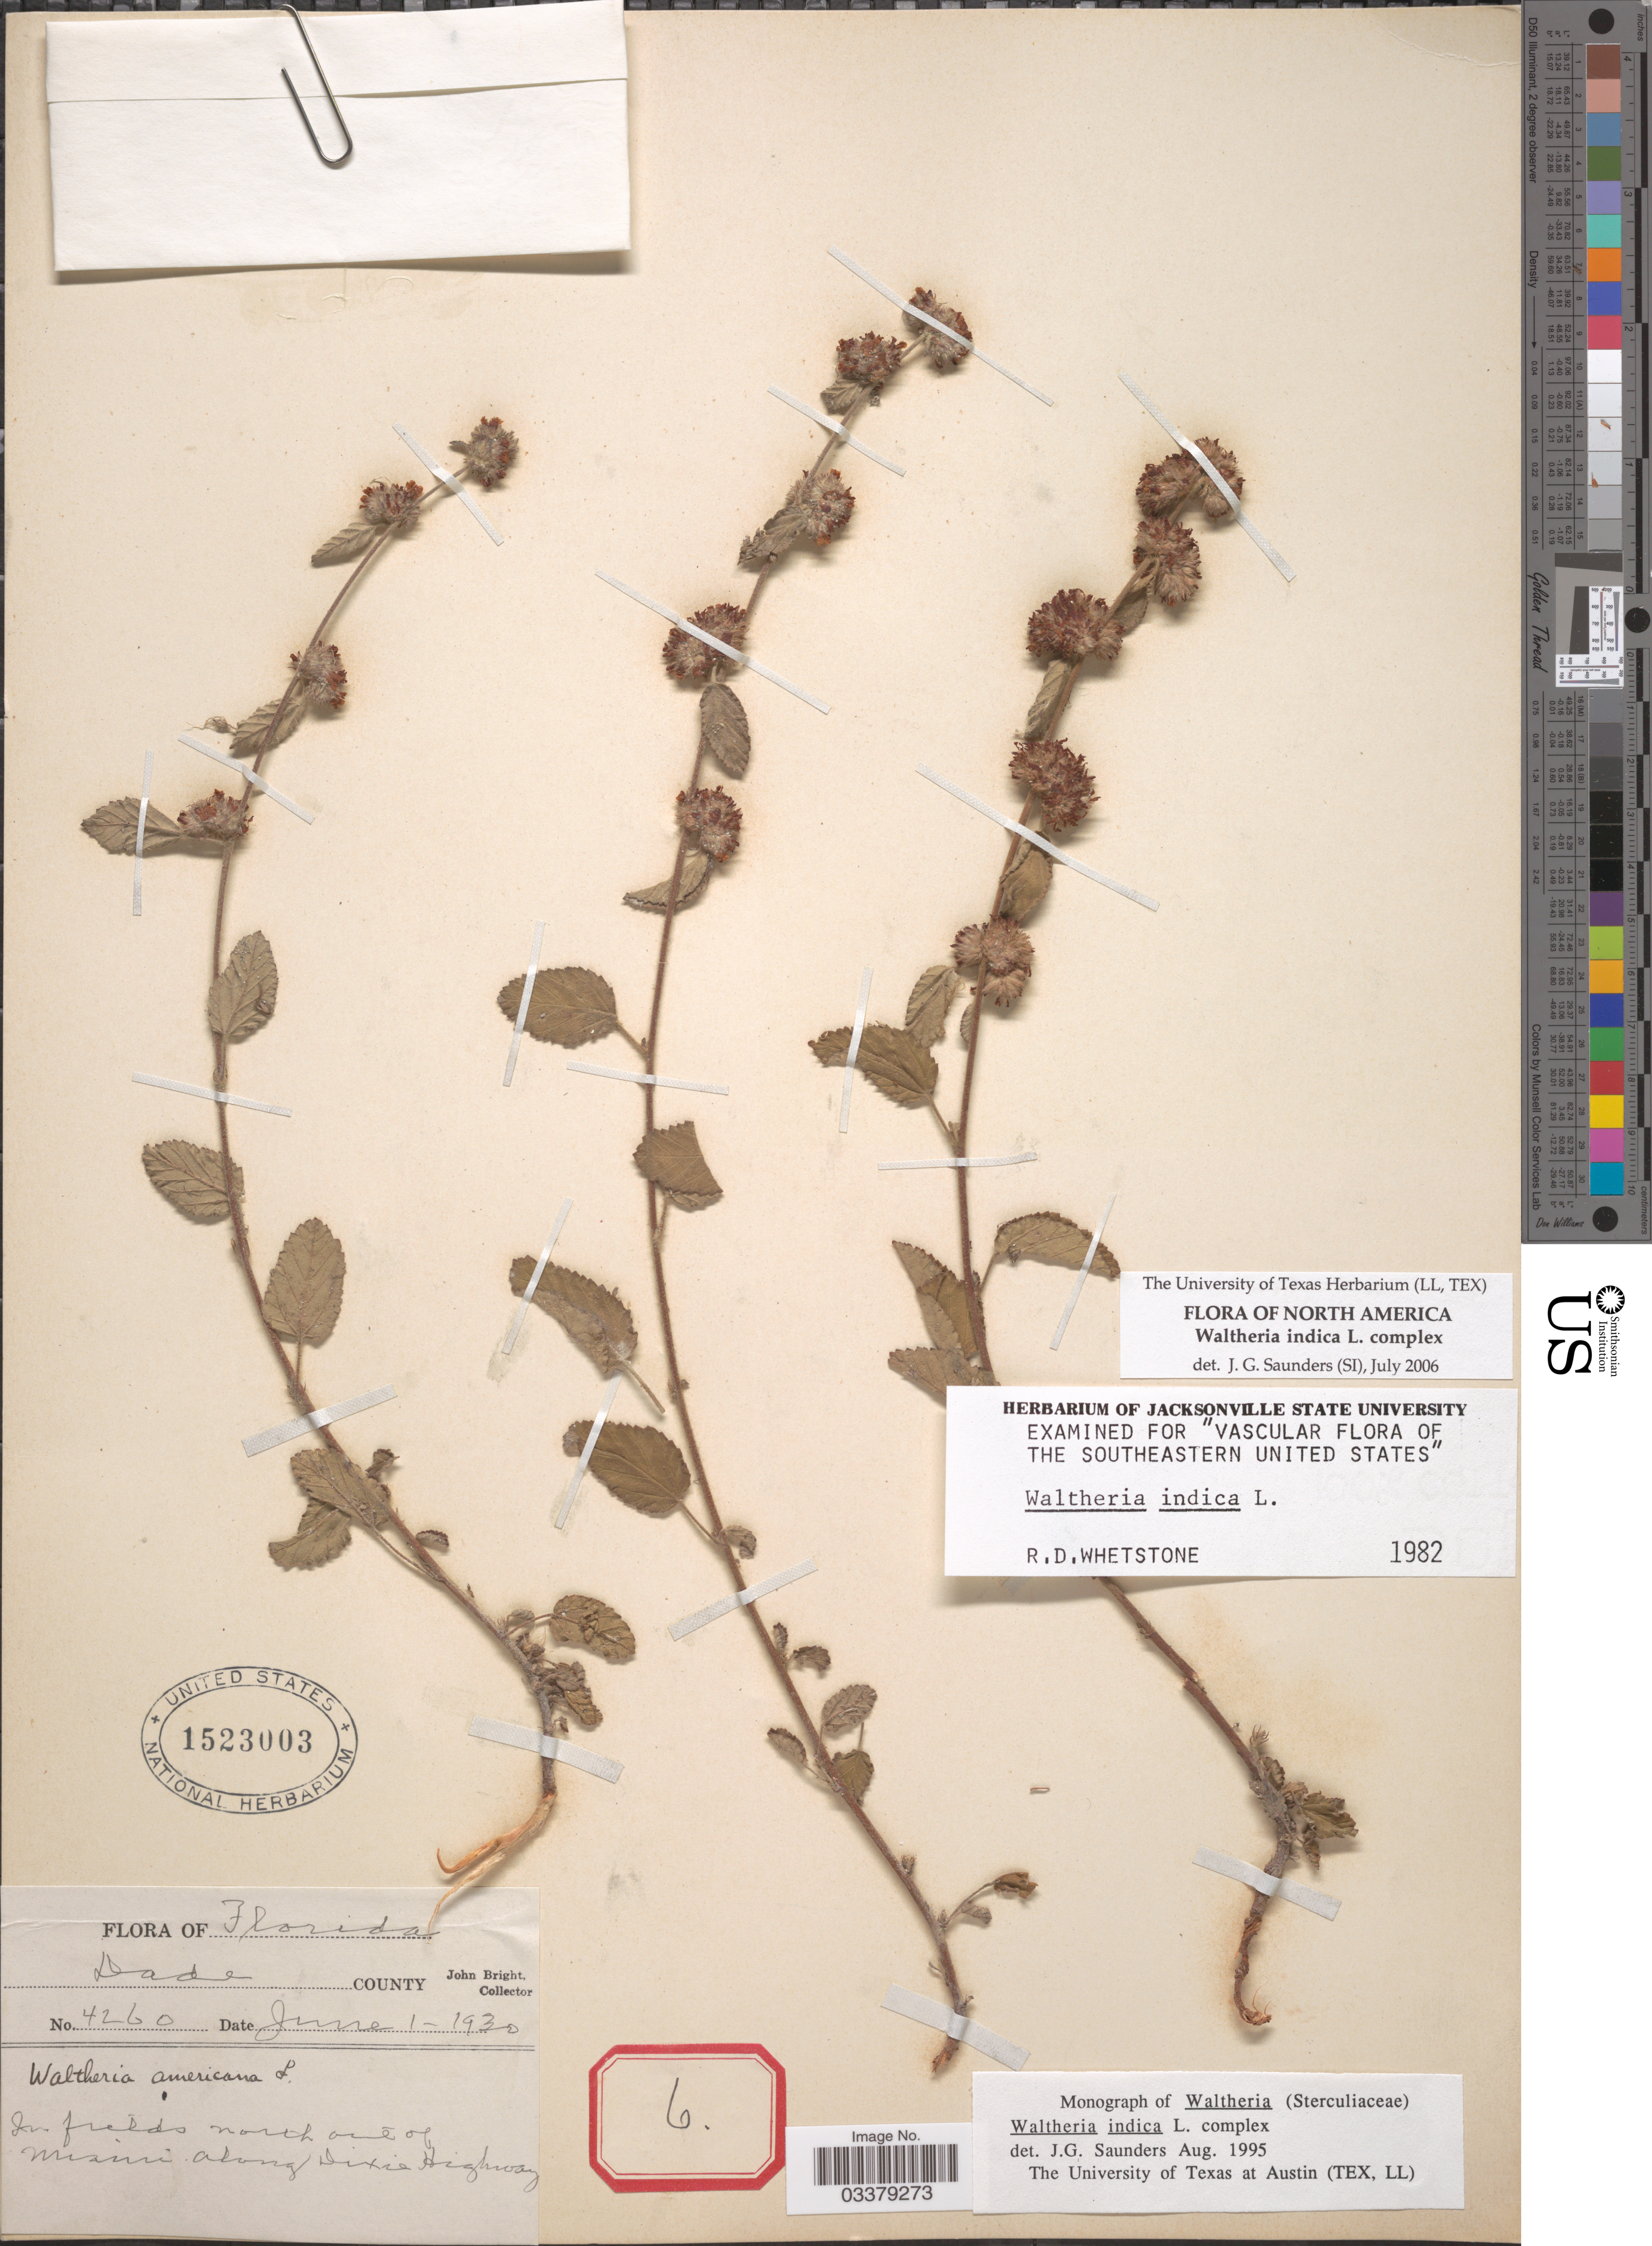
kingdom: Plantae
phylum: Tracheophyta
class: Magnoliopsida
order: Malvales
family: Malvaceae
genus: Waltheria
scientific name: Waltheria indica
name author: L.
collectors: J. Bright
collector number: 4260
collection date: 1930-06-01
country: United States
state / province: Florida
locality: Dade County. In fields north out of Miami along Dixie Highway.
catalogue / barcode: US 1523003